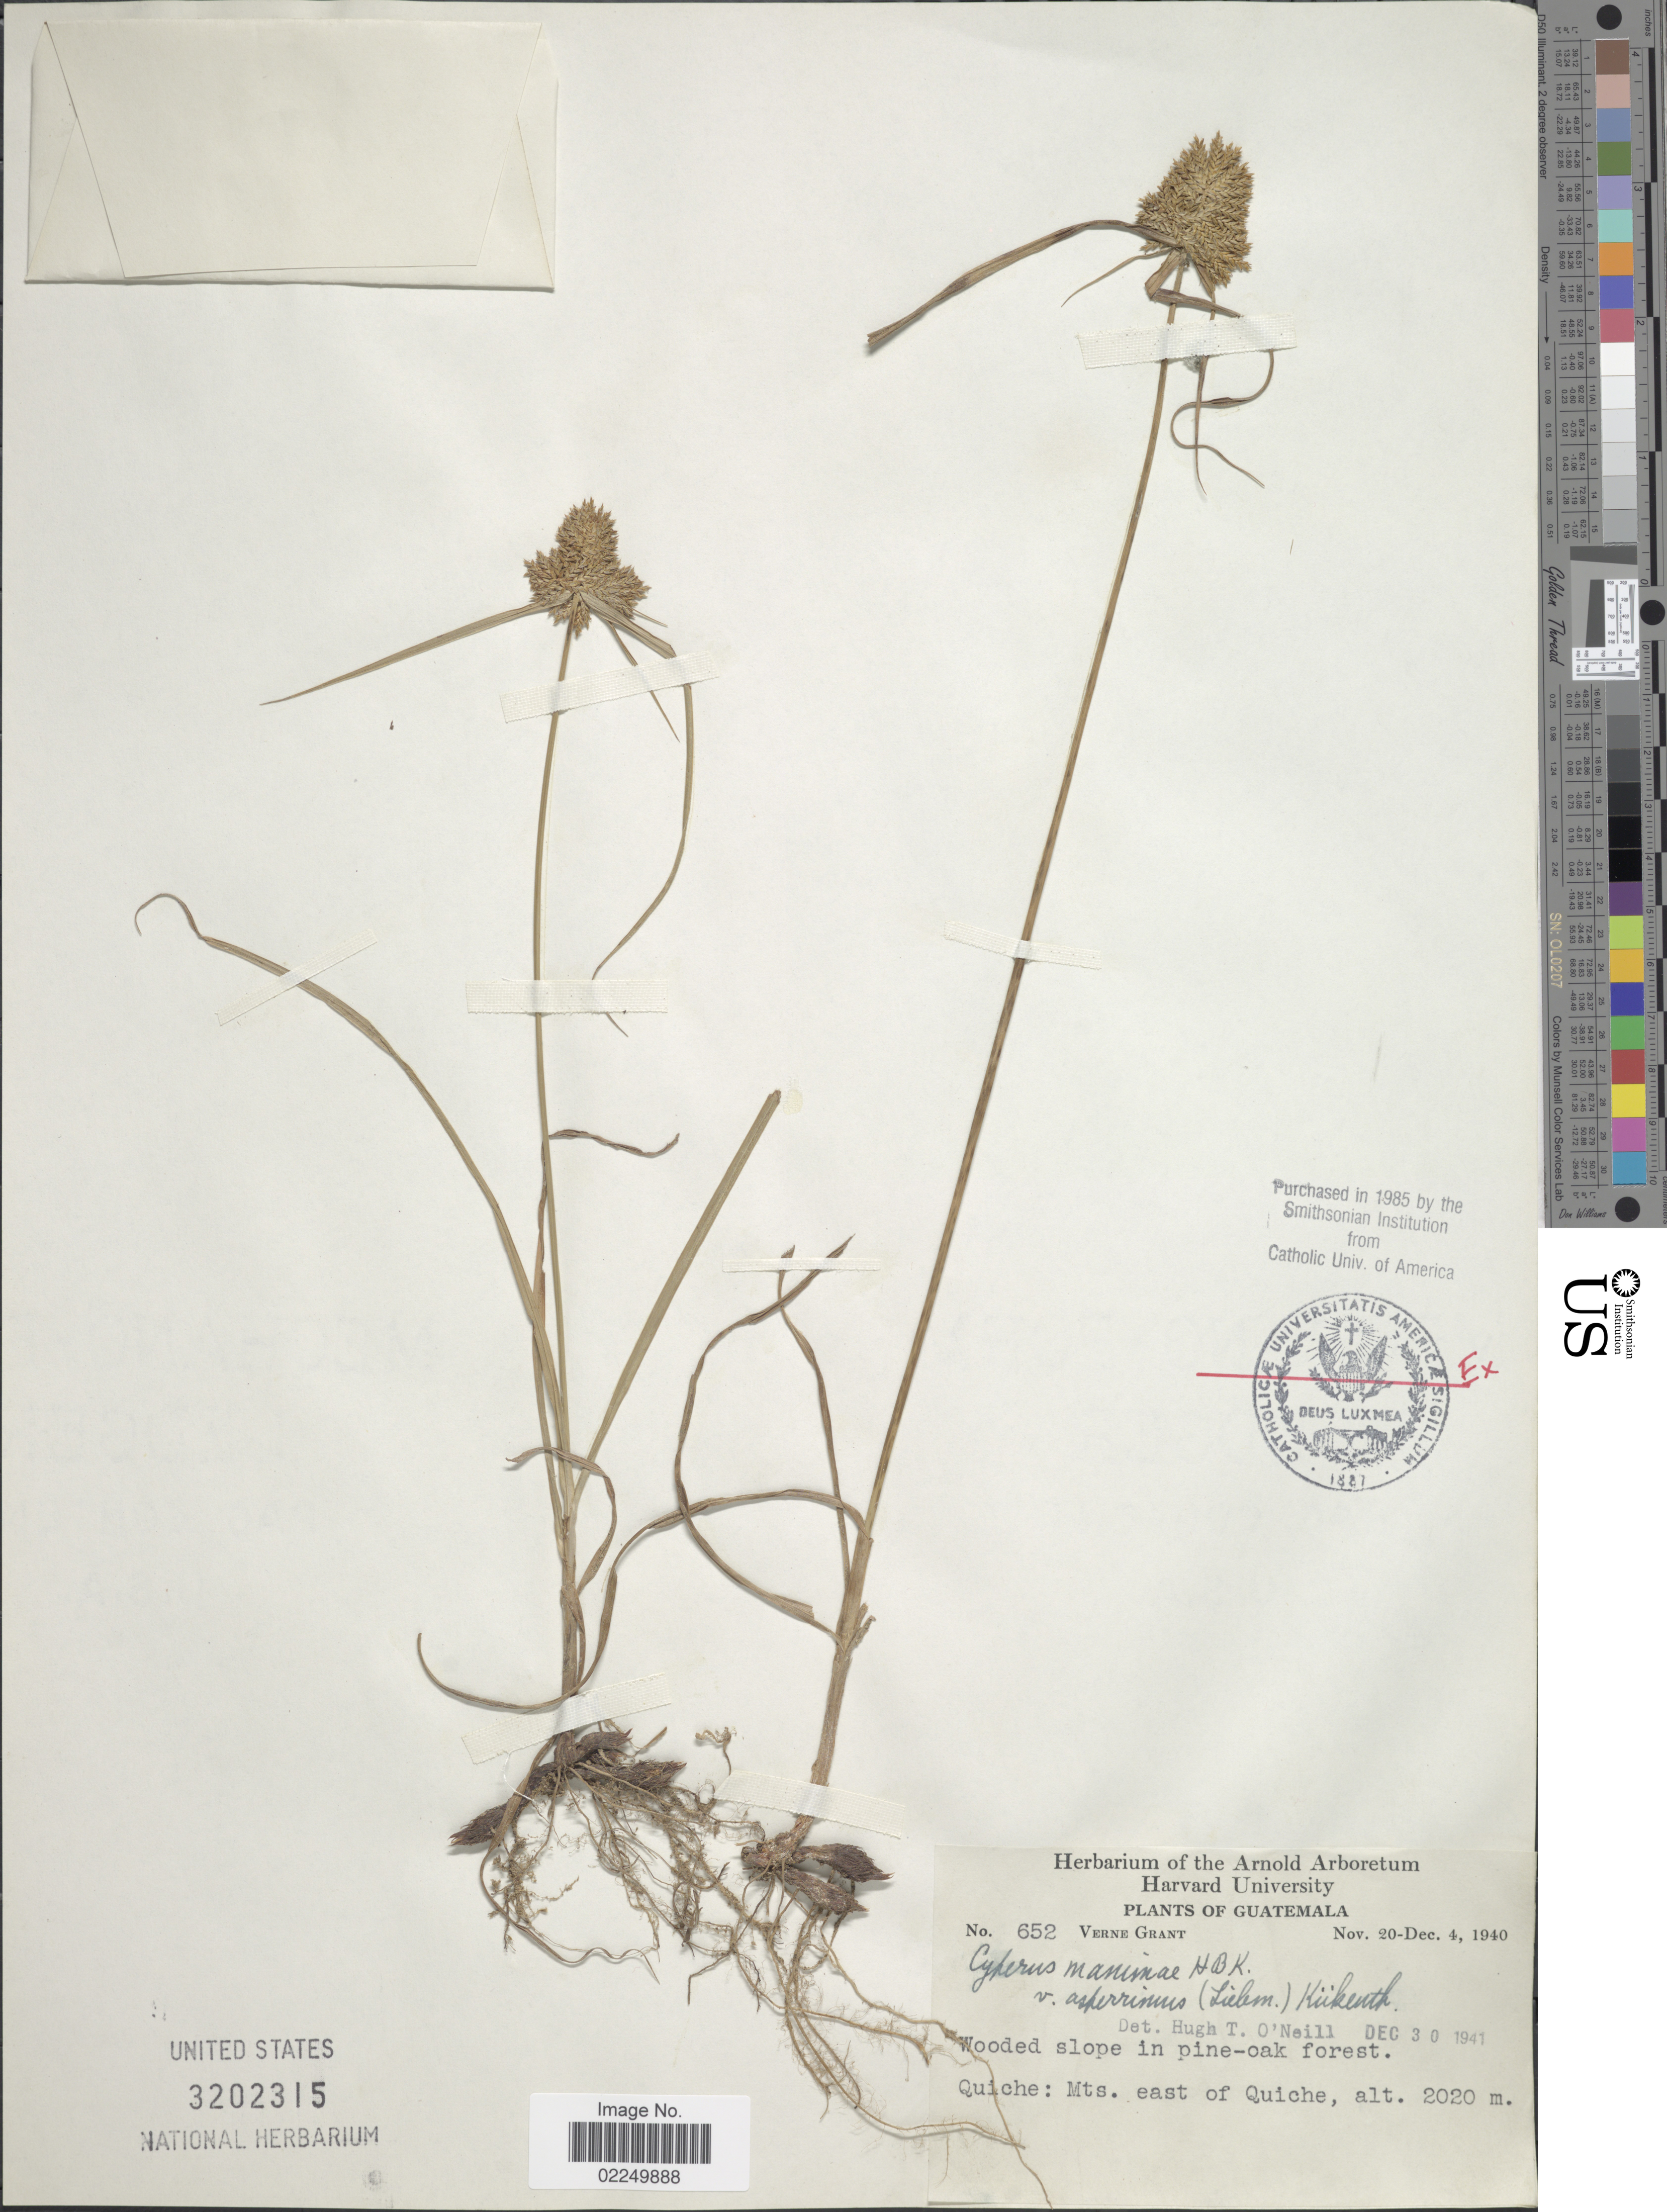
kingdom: Plantae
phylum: Tracheophyta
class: Liliopsida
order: Poales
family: Cyperaceae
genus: Cyperus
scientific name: Cyperus manimae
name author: Kunth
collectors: V. Grant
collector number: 652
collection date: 1940-11-20/1940-12-04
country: Guatemala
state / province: El Quiché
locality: Wooded slope in pine-oak forest, Mts. east of Quiceh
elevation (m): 2020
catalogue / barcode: US 3202315